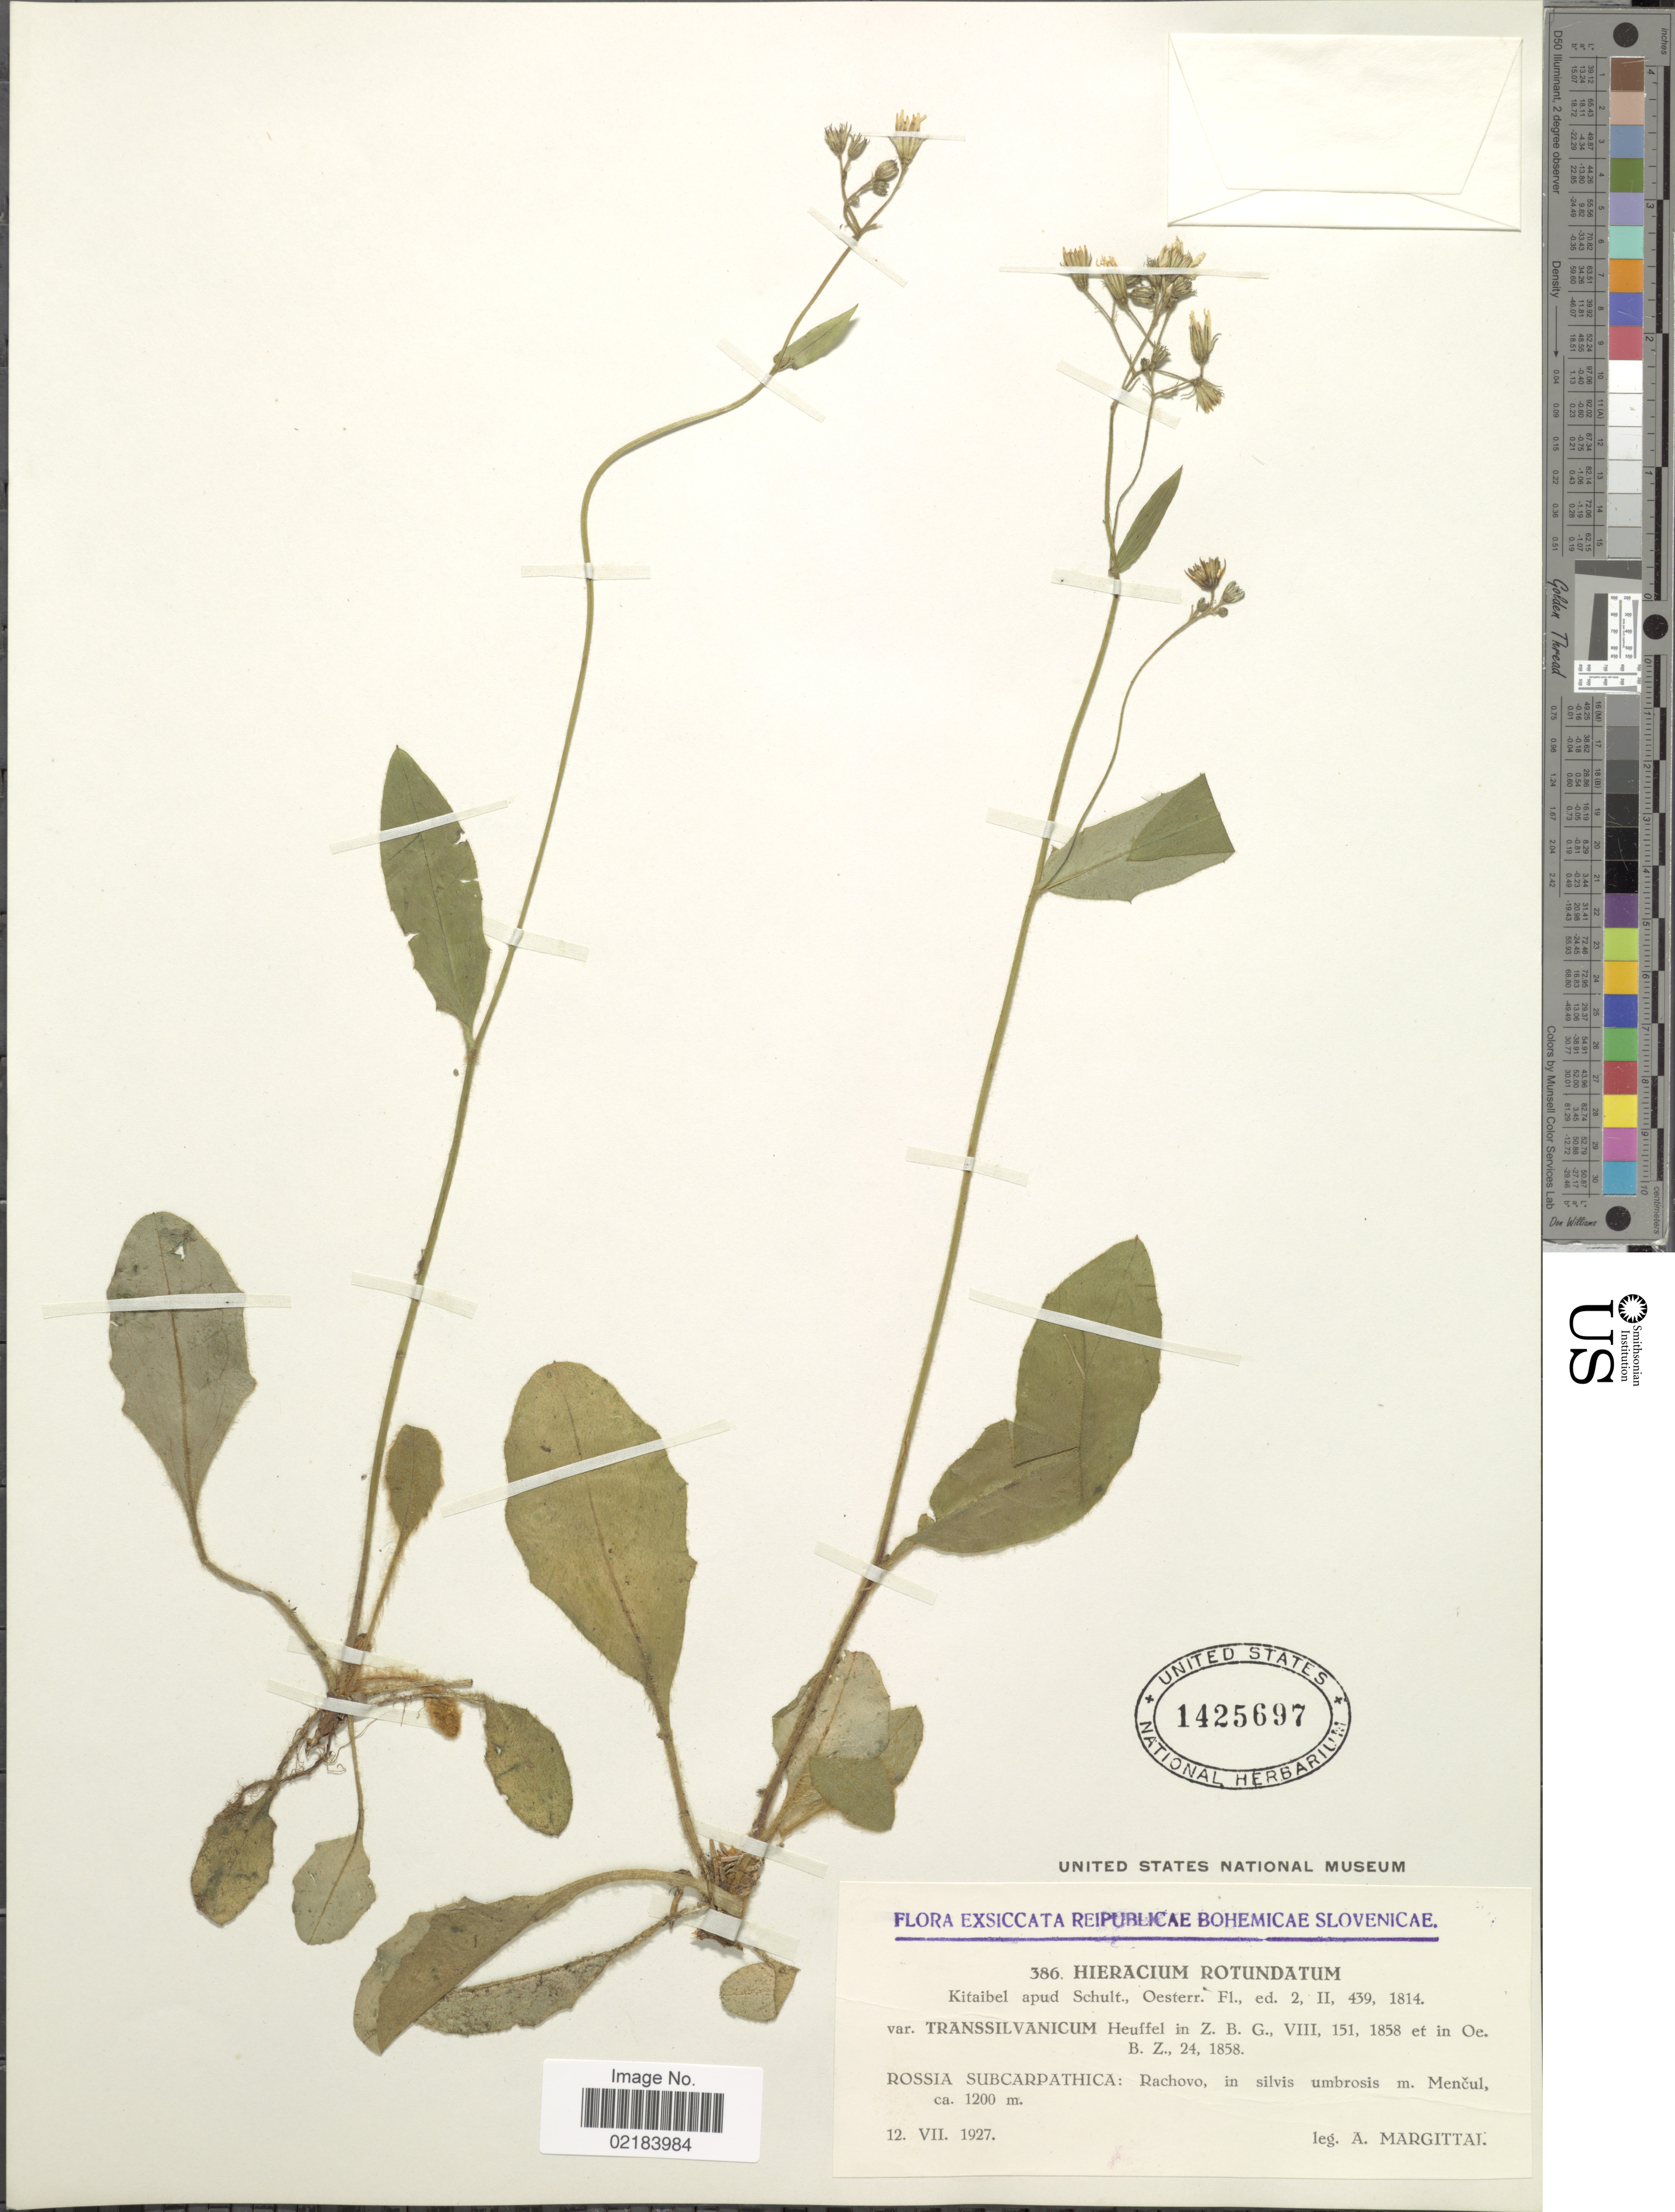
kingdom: Plantae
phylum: Tracheophyta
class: Magnoliopsida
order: Asterales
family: Asteraceae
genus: Hieracium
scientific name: Hieracium rotundatum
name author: Kit.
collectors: A. Margittai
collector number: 386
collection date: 1927-07-12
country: Ukraine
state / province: Zakarpattya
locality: Rossia Subcarpathica: Rachovo [Rakhiv?], in silvis umbrosis m. Mencul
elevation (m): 1200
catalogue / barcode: US 1425697